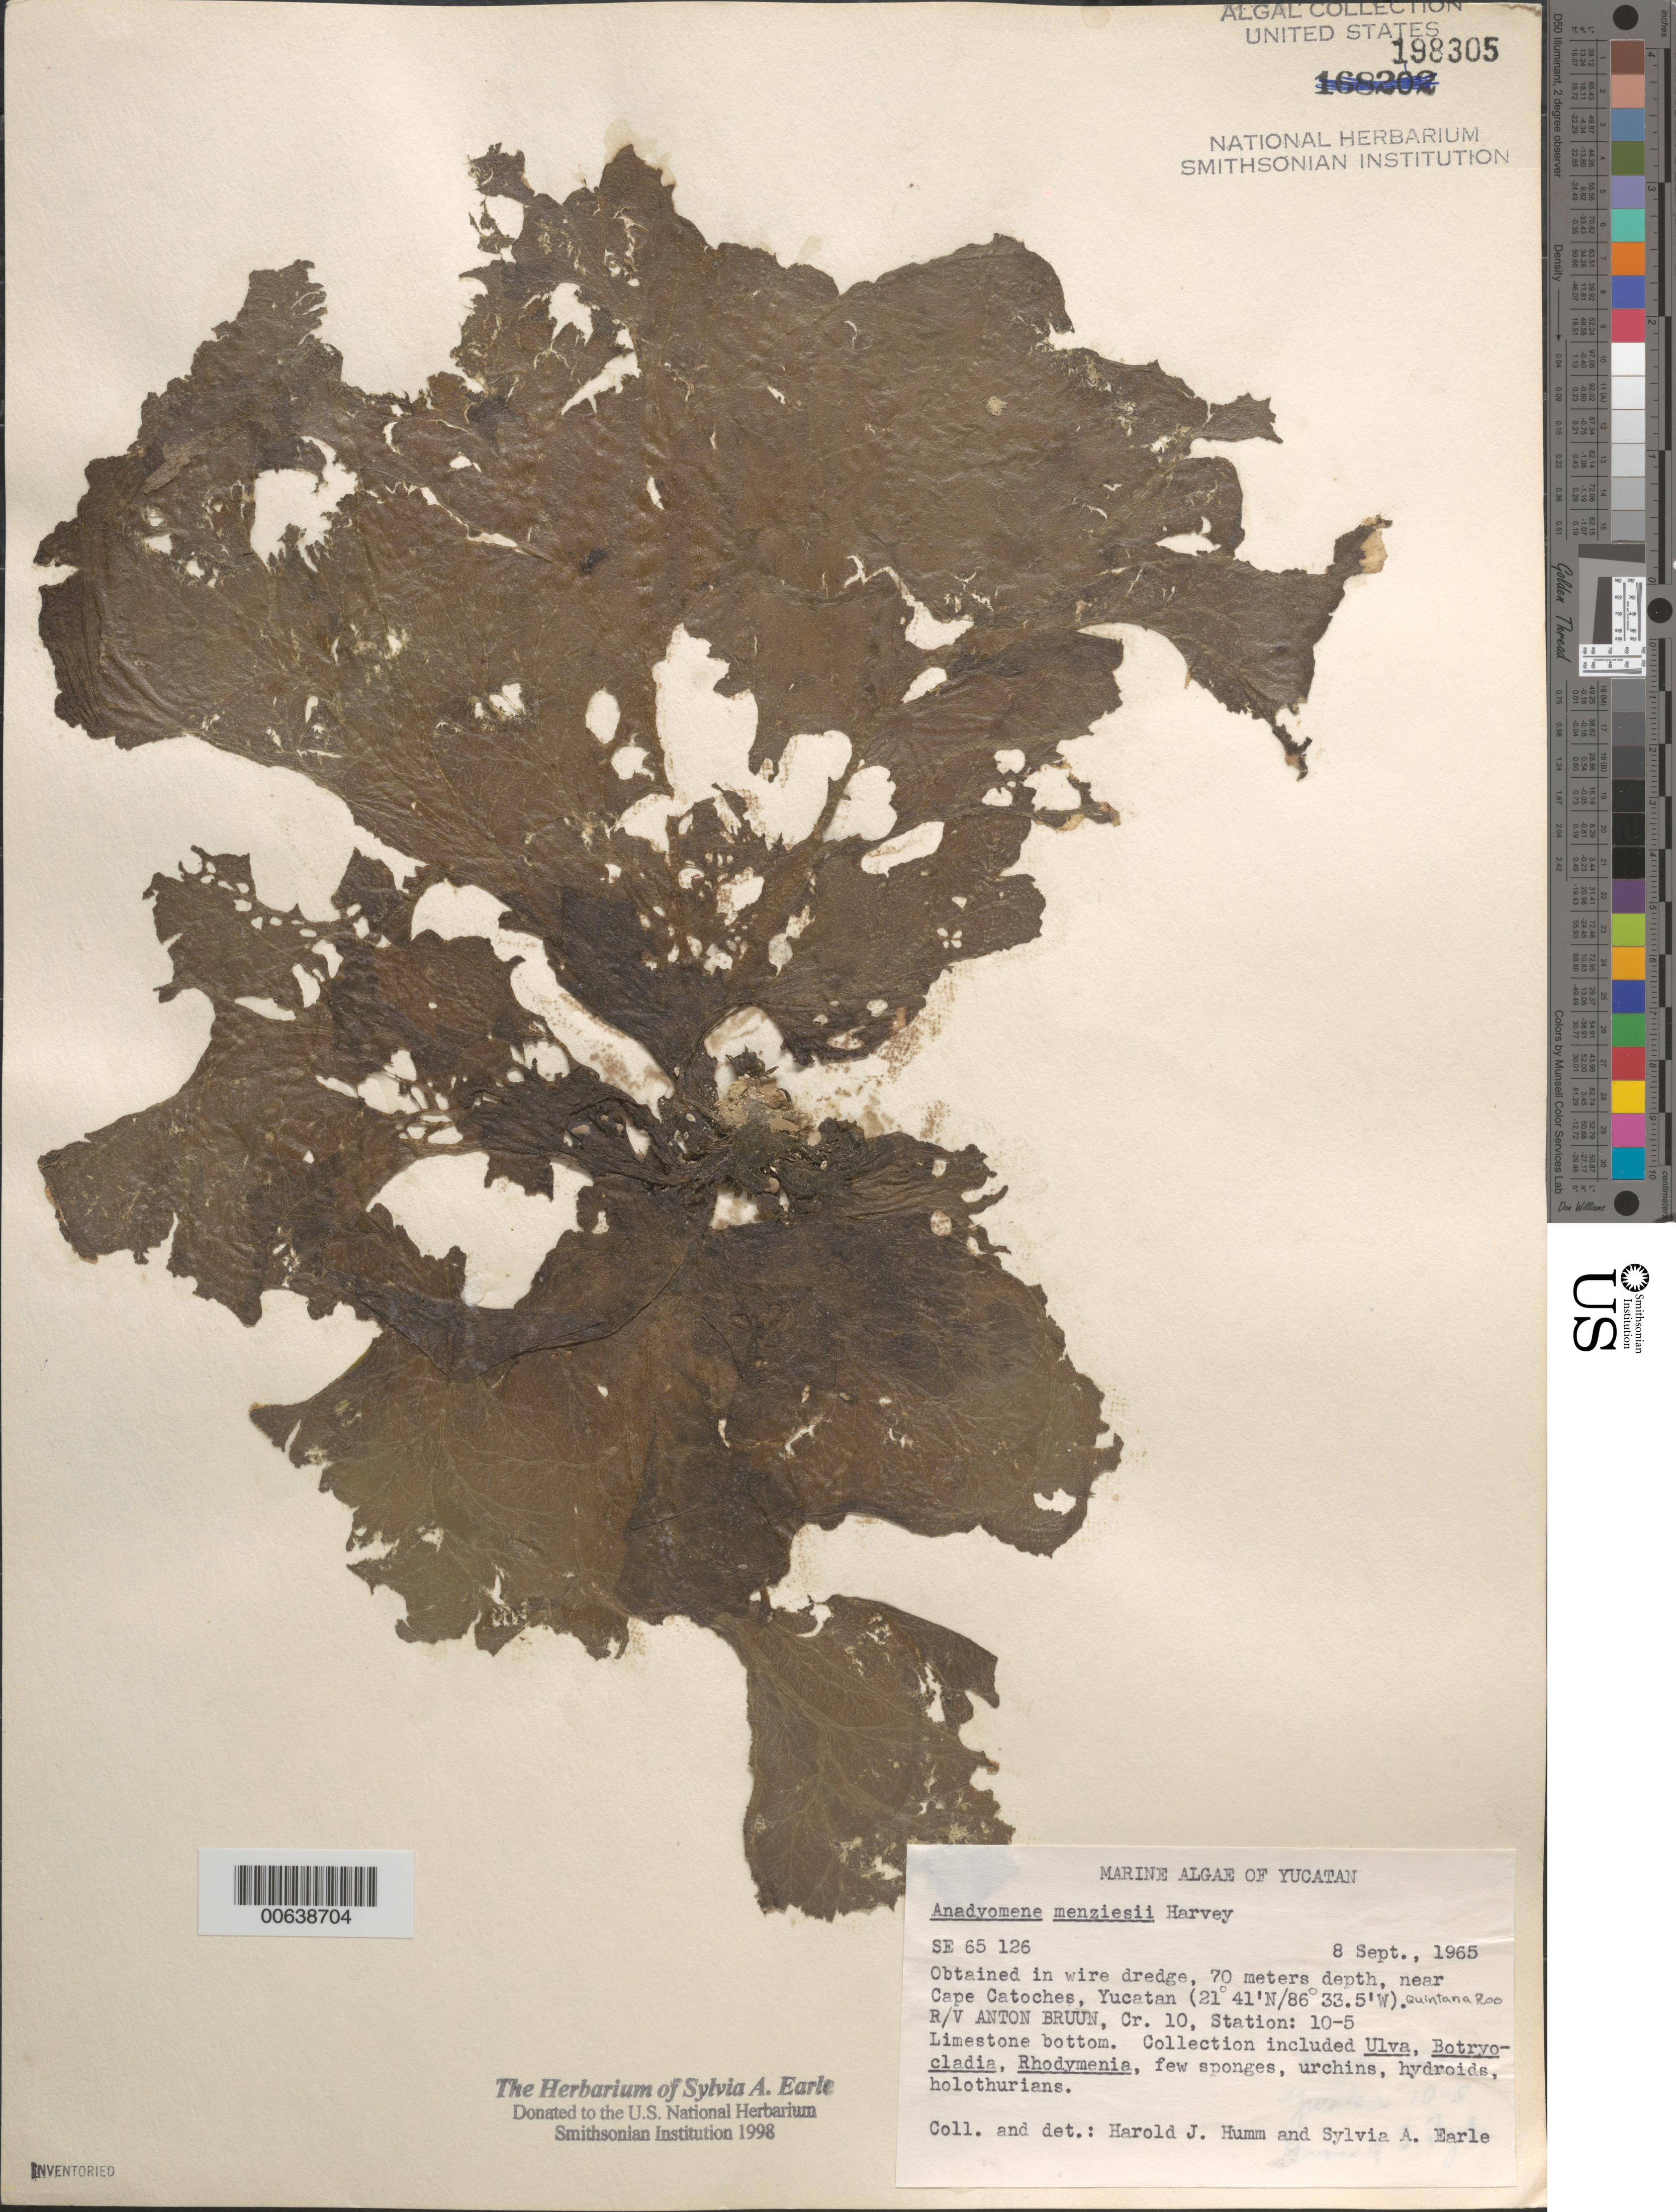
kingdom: Plantae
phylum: Chlorophyta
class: Ulvophyceae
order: Cladophorales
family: Anadyomenaceae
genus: Anadyomene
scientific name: Anadyomene menziesii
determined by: Humm, Harold J.; Earle, S. A.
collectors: S. A. Earle & H. J. Humm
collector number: Se 65126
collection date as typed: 08 Sep 1965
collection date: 1965-09-08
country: Mexico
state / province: Quintana Roo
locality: Yucatan Peninsula, near Cape Catoches, Campeche Banks, Caribbean Sea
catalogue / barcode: US 198305